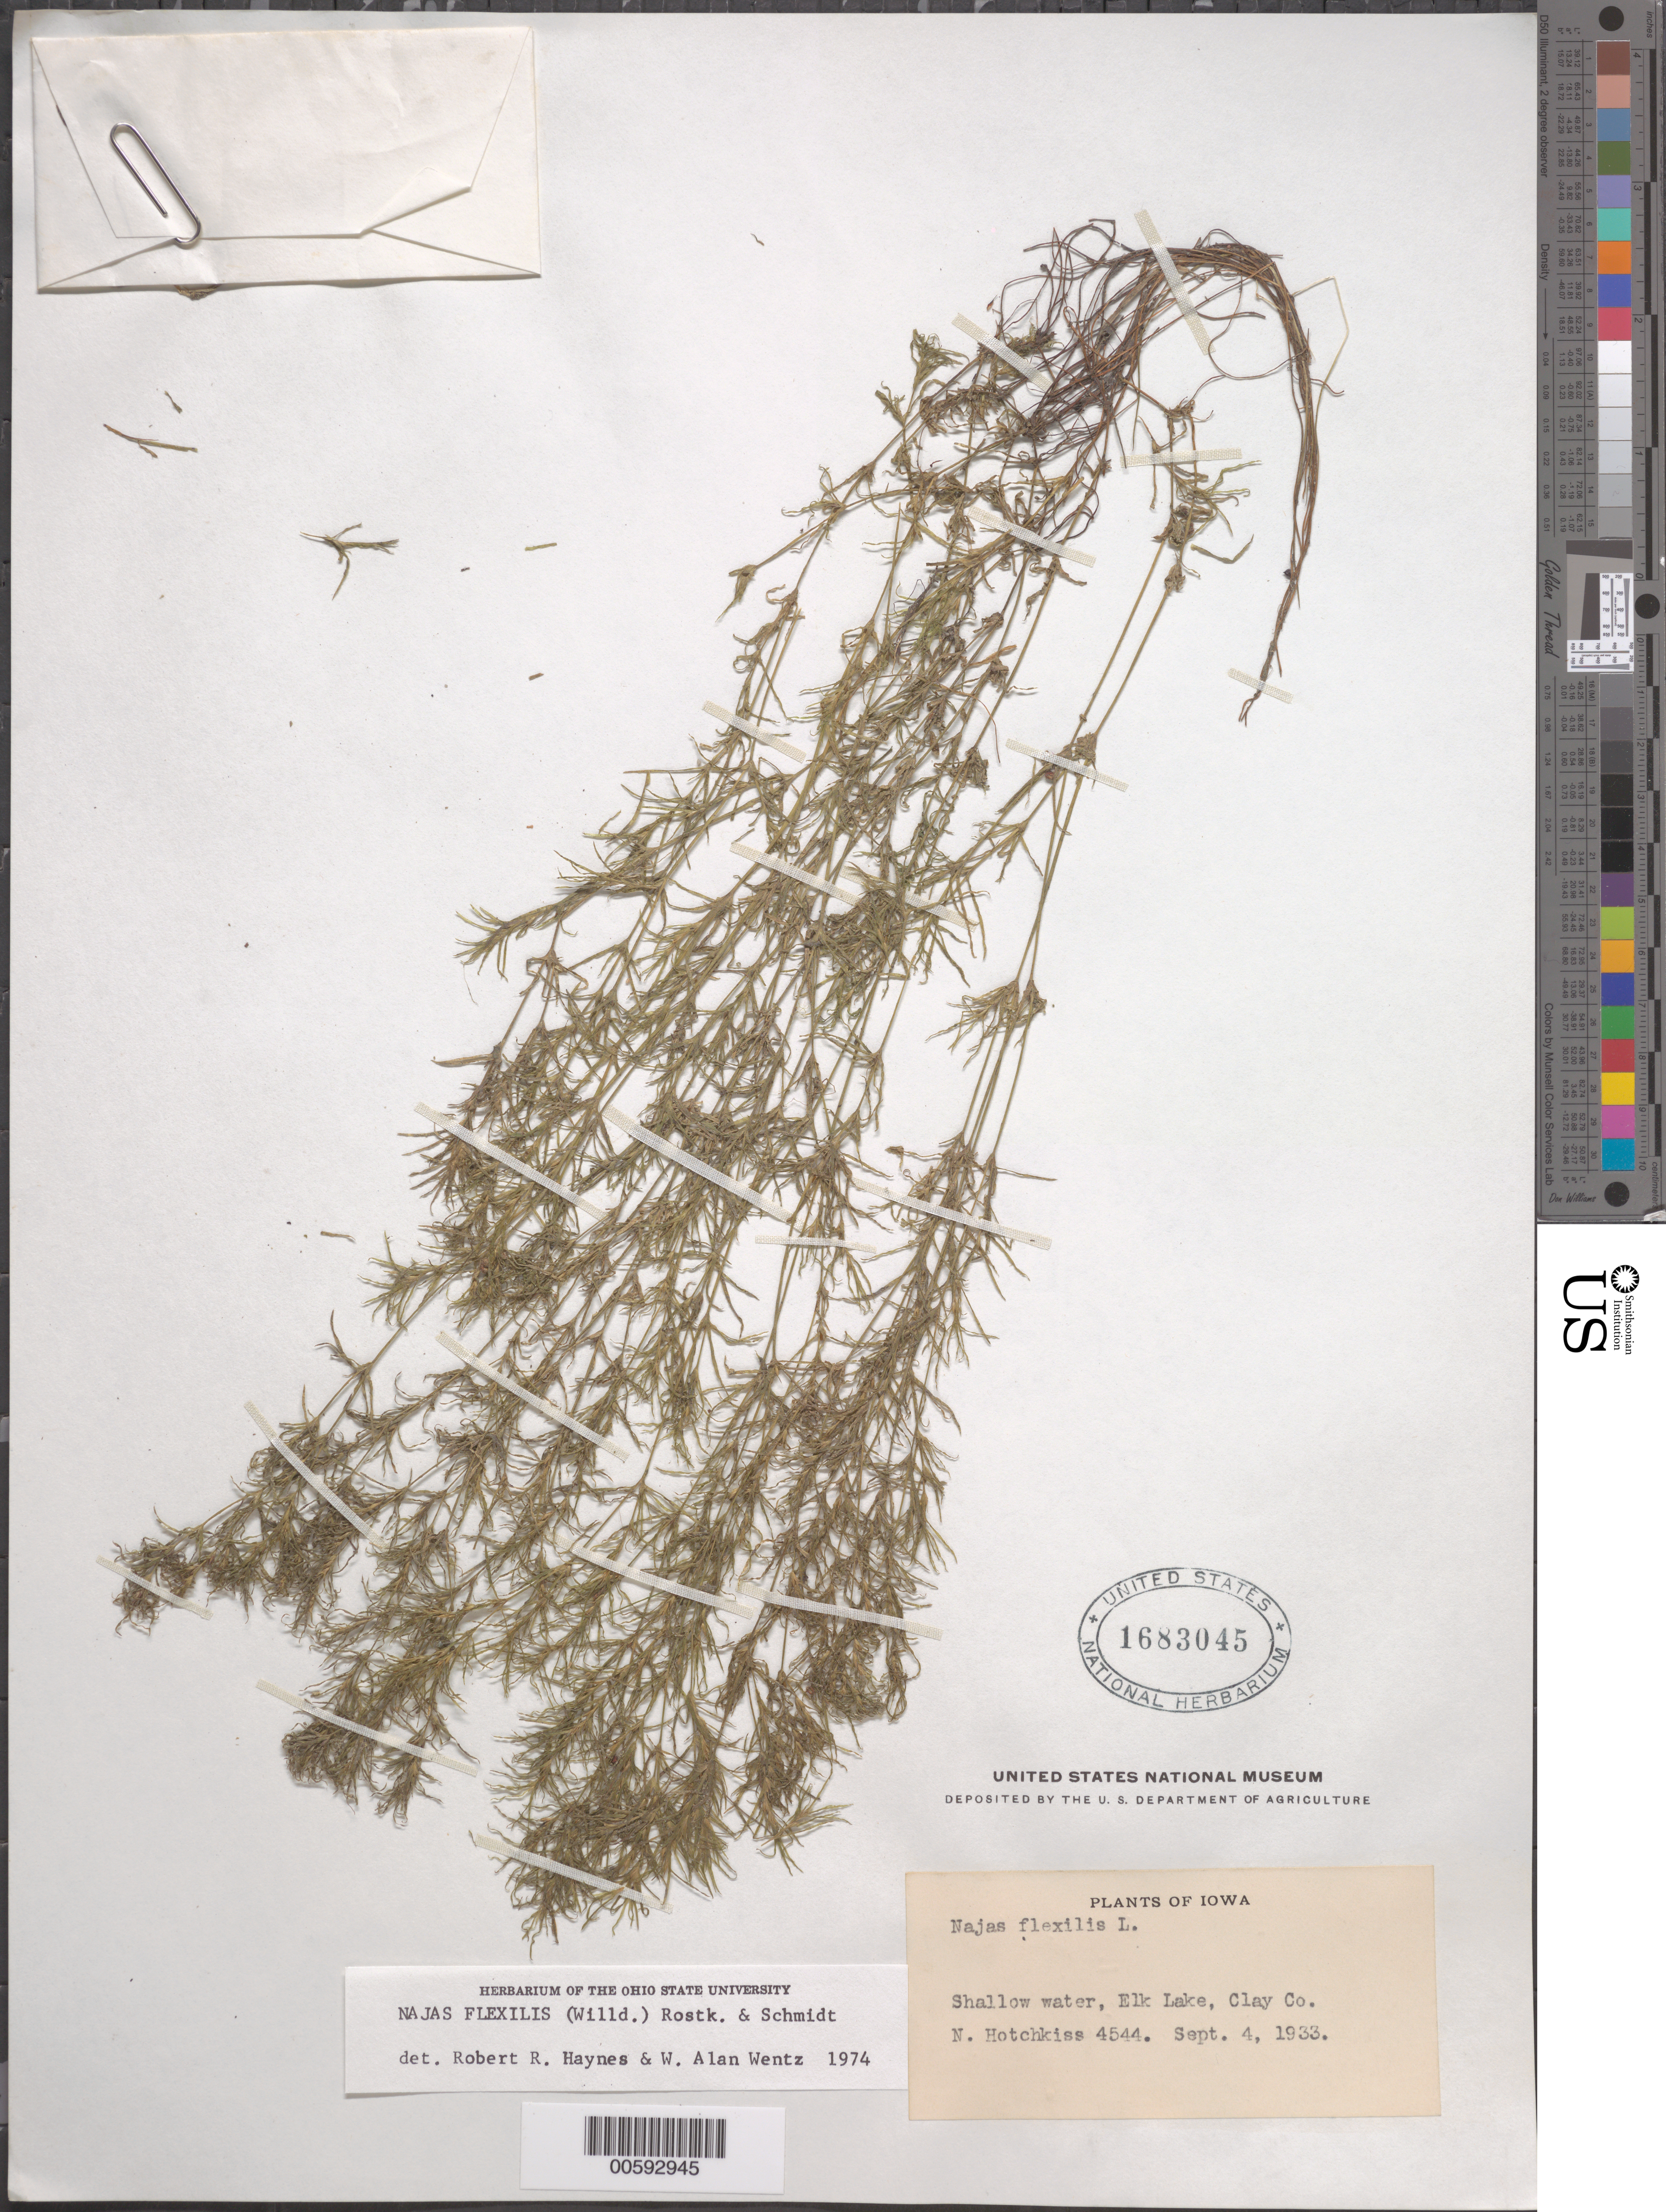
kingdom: Plantae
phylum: Tracheophyta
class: Liliopsida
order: Alismatales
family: Hydrocharitaceae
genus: Najas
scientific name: Najas flexilis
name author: (Willd.) Rostk. & Schmidt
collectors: N. Hotchkiss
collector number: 4544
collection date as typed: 04 Sep 1933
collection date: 1933-09-04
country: United States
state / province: Iowa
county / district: Clay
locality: Elk Lake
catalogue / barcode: US 1683045